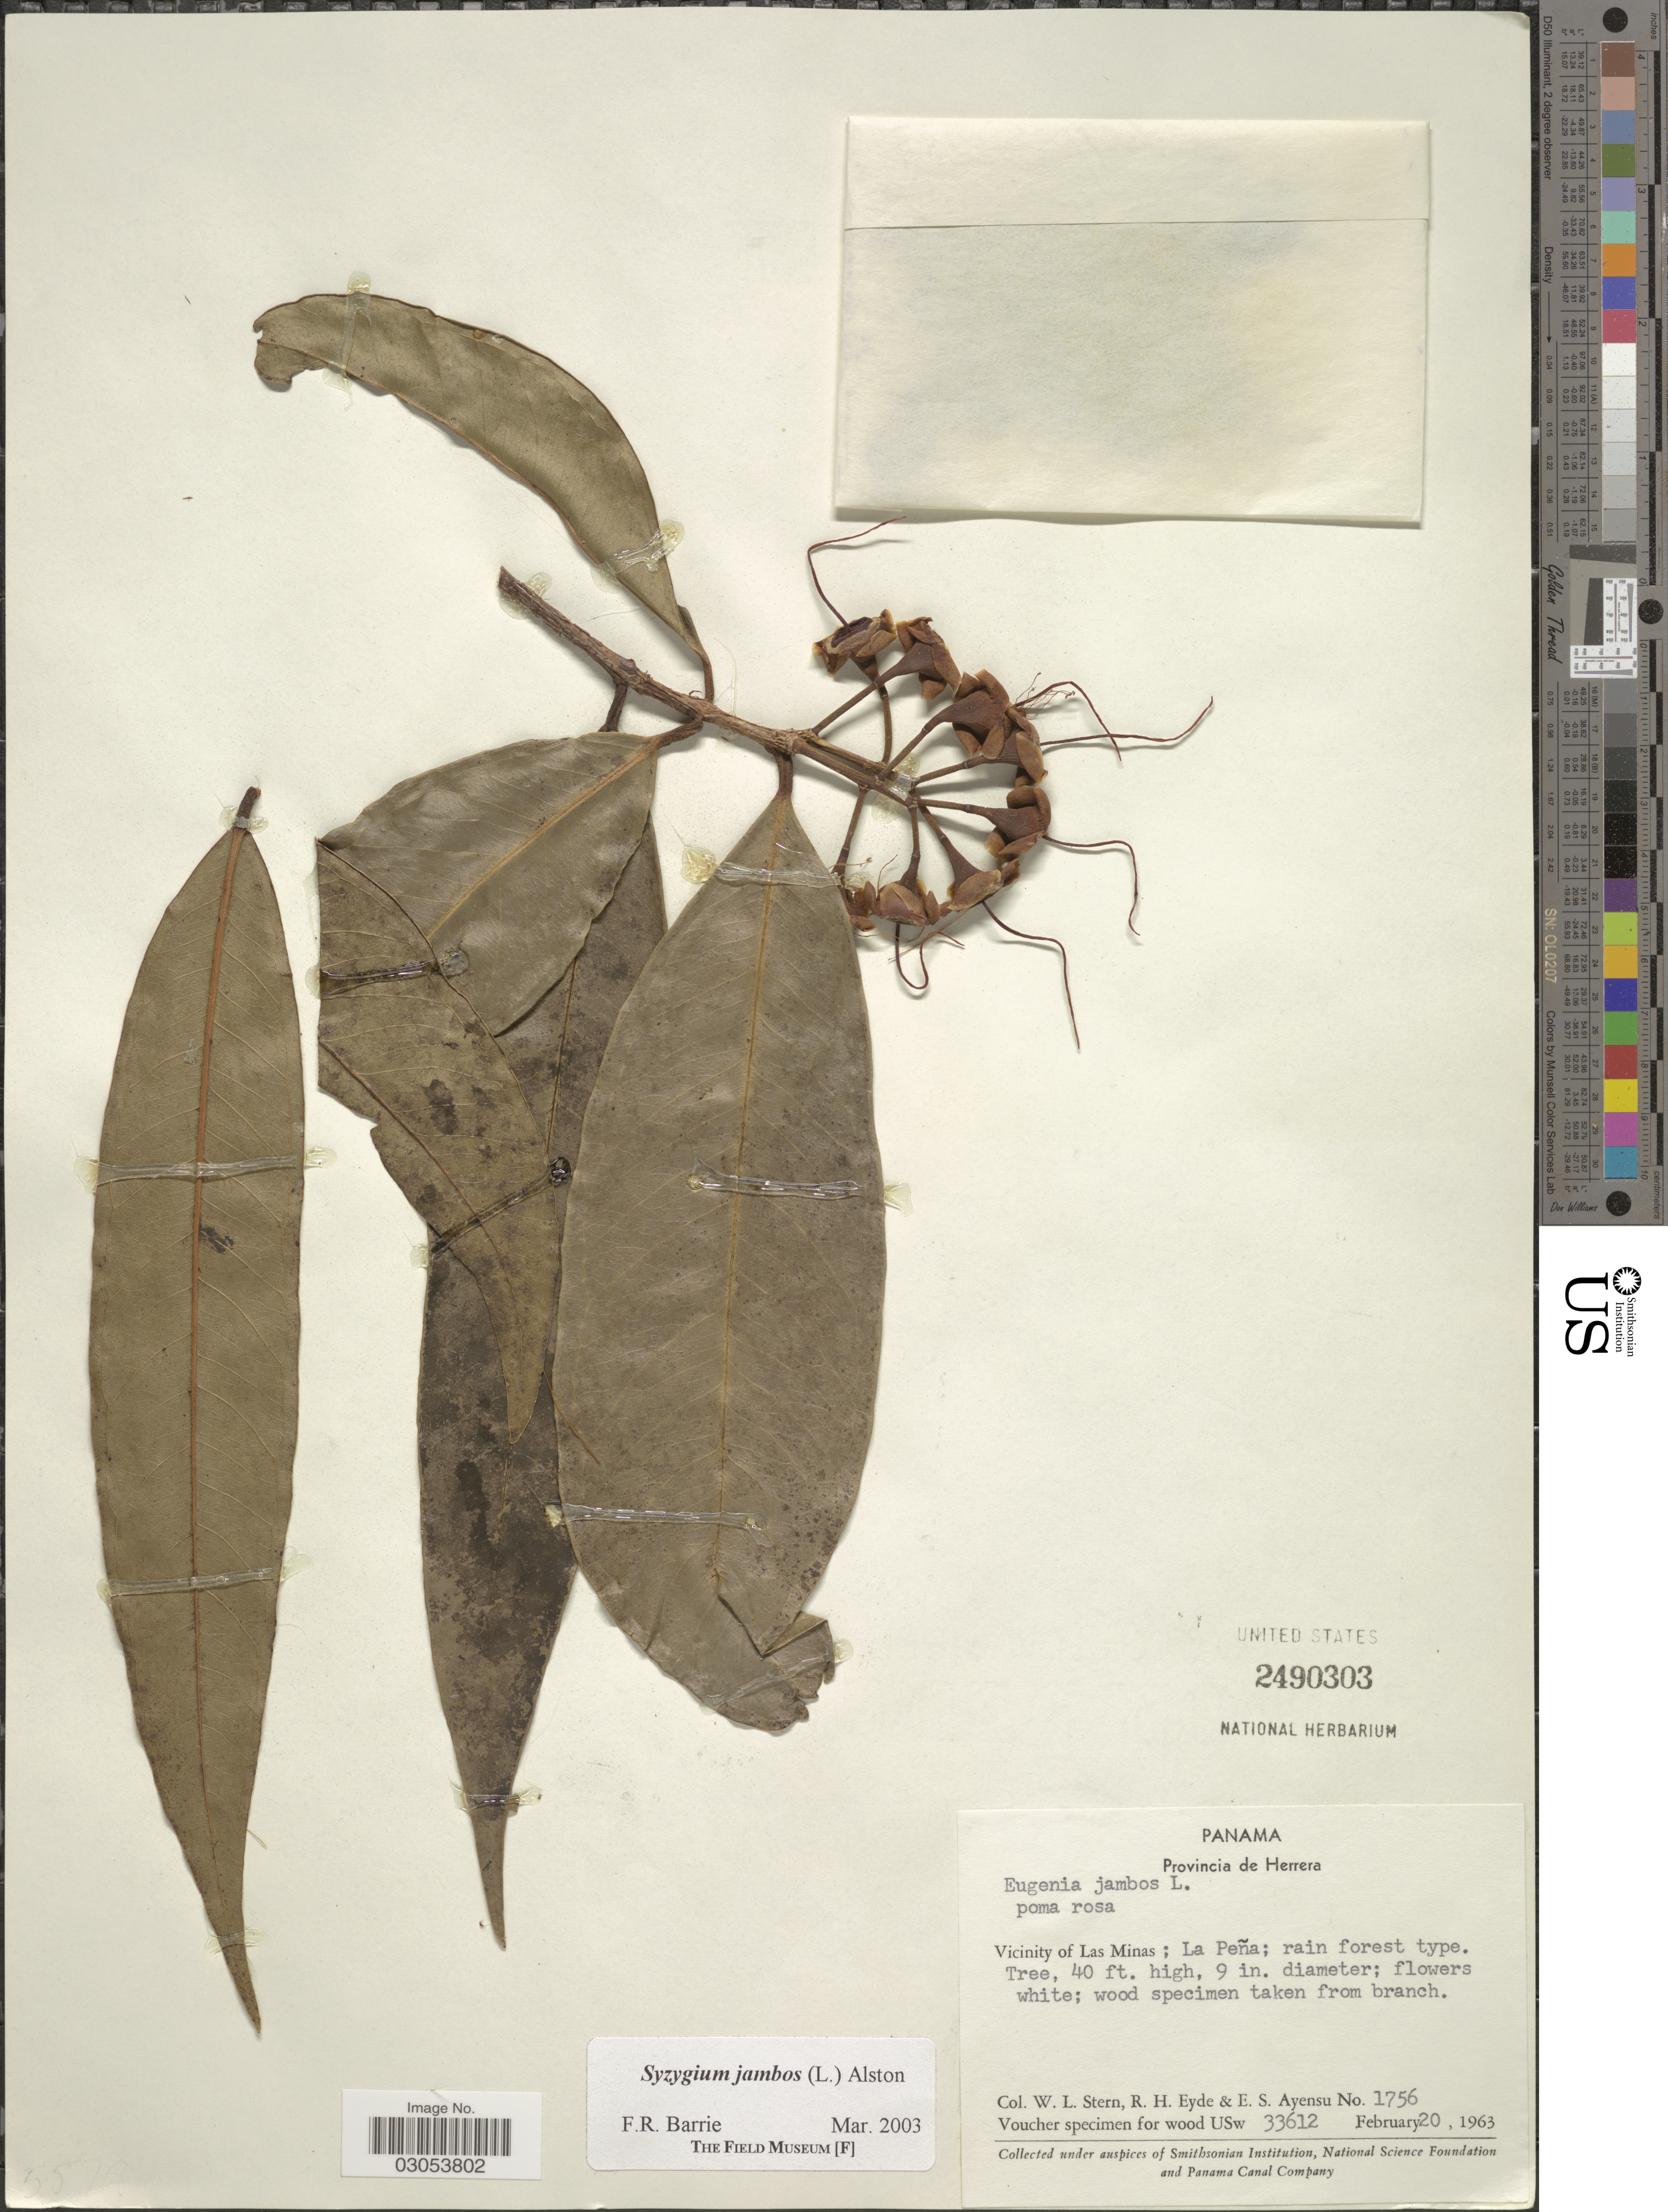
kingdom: Plantae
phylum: Tracheophyta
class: Magnoliopsida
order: Myrtales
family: Myrtaceae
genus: Syzygium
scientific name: Syzygium jambos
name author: (L.) Alston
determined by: Barrie, F. R.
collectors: W. L. Stern, R. H. Eyde & E. S. Ayensu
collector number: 1756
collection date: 1963-02-20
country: Panama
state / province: Herrera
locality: Vicinity of Las Minas: La Peña.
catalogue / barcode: US 2490303